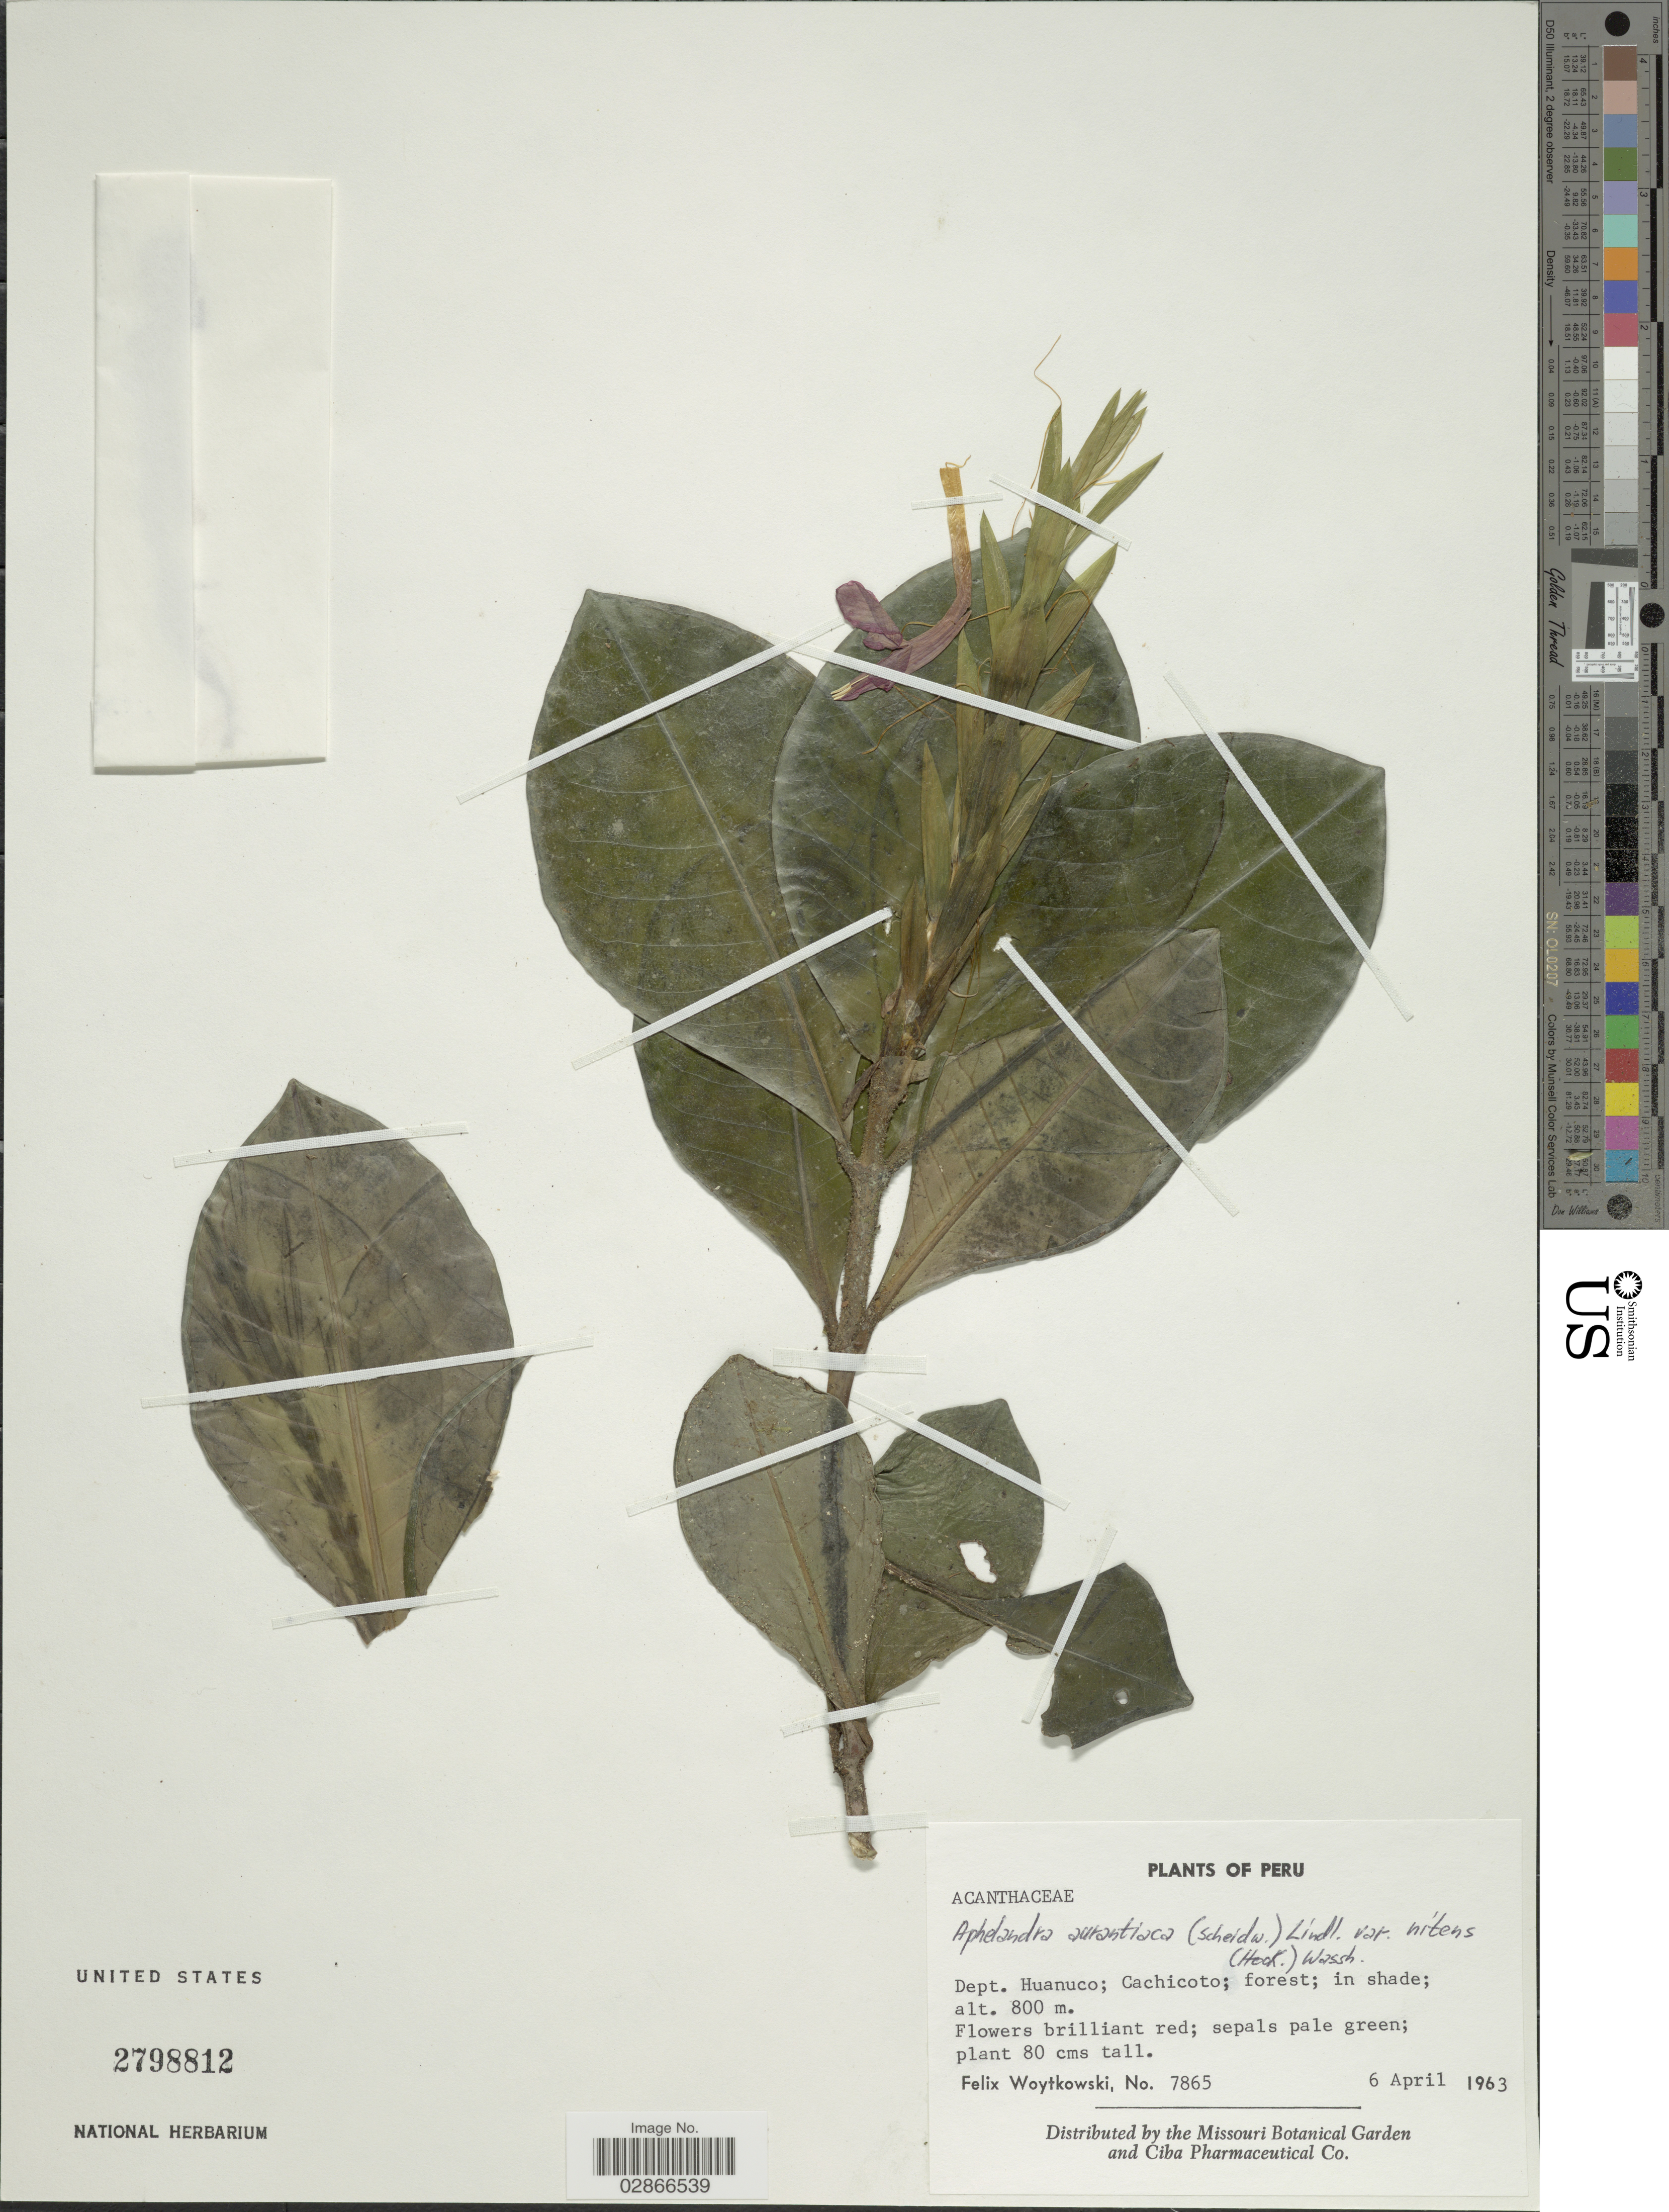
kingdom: Plantae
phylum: Tracheophyta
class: Magnoliopsida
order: Lamiales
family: Acanthaceae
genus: Aphelandra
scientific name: Aphelandra aurantiaca var. nitens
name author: (Hook.) Wassh.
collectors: F. Woytkowski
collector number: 7865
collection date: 1963-04-06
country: Peru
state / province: Huánuco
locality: Dept. Huanuco; Cachicoto.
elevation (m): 800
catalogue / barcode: US 2798812